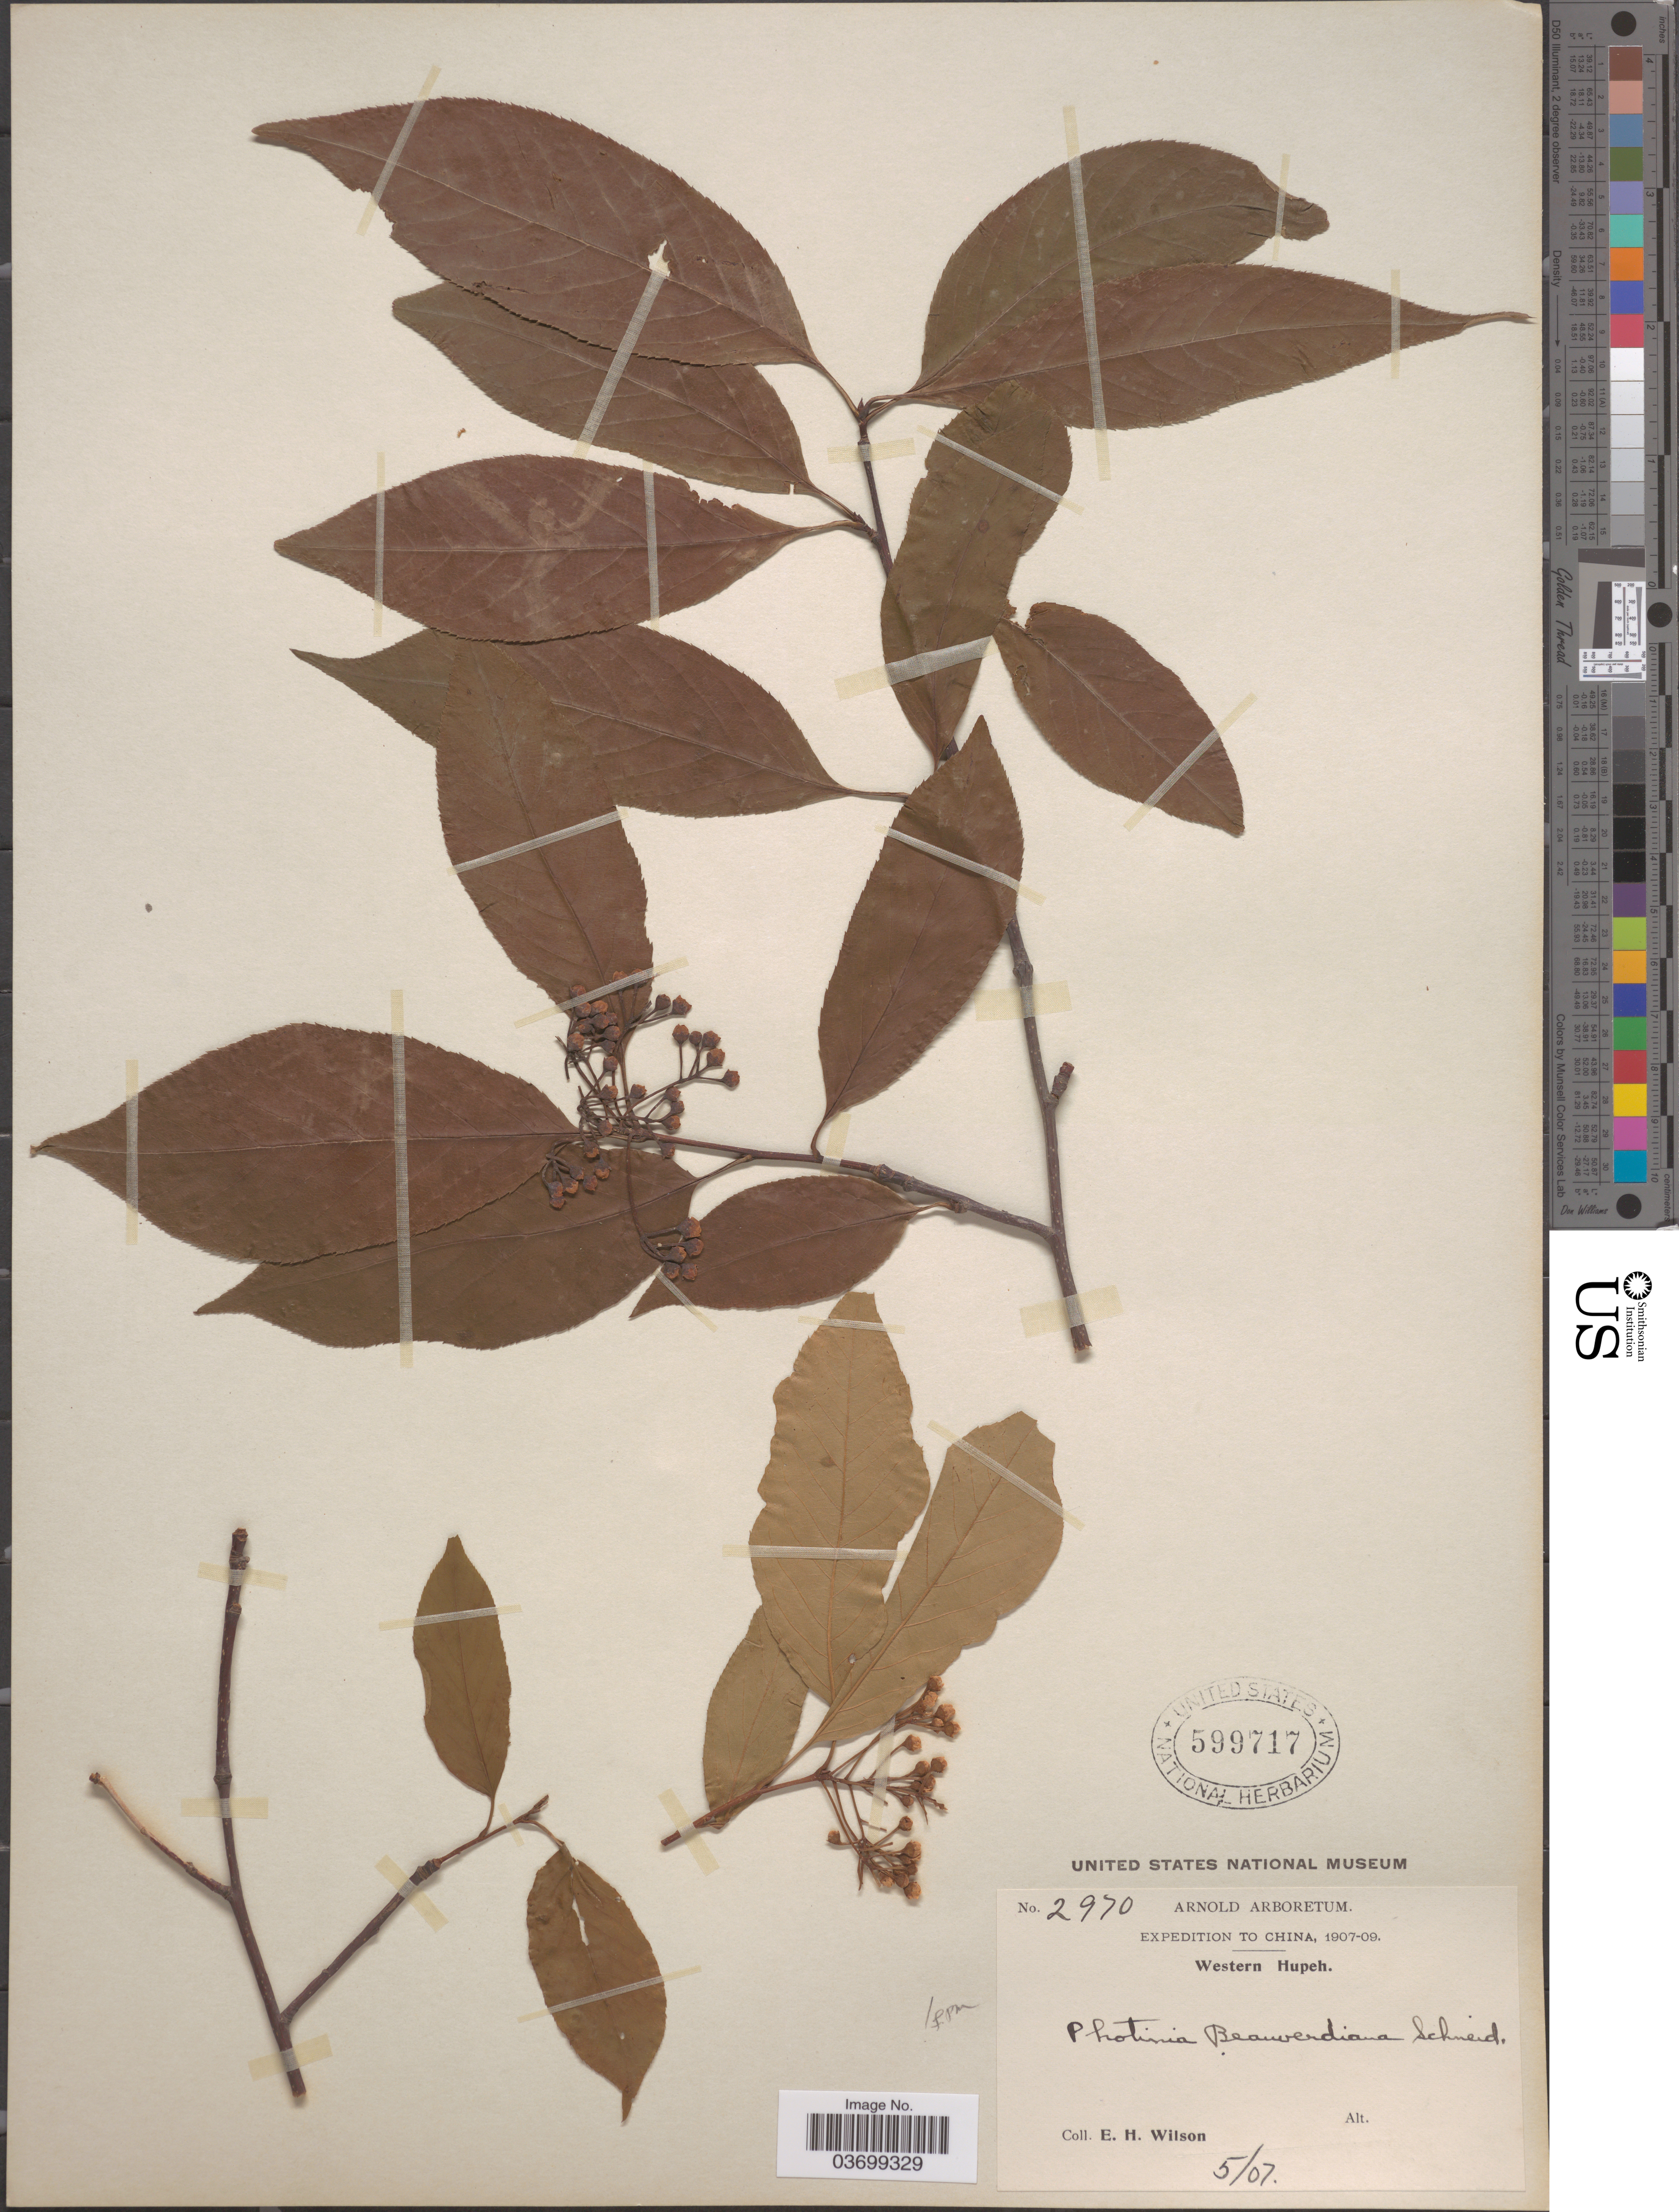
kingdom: Plantae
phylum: Tracheophyta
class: Magnoliopsida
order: Rosales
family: Rosaceae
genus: Photinia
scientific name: Photinia beauverdiana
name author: C.K. Schneid.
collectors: E. Wilson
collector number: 2970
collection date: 1907-05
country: China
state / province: Hubei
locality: Western Hupeh.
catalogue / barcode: US 599717